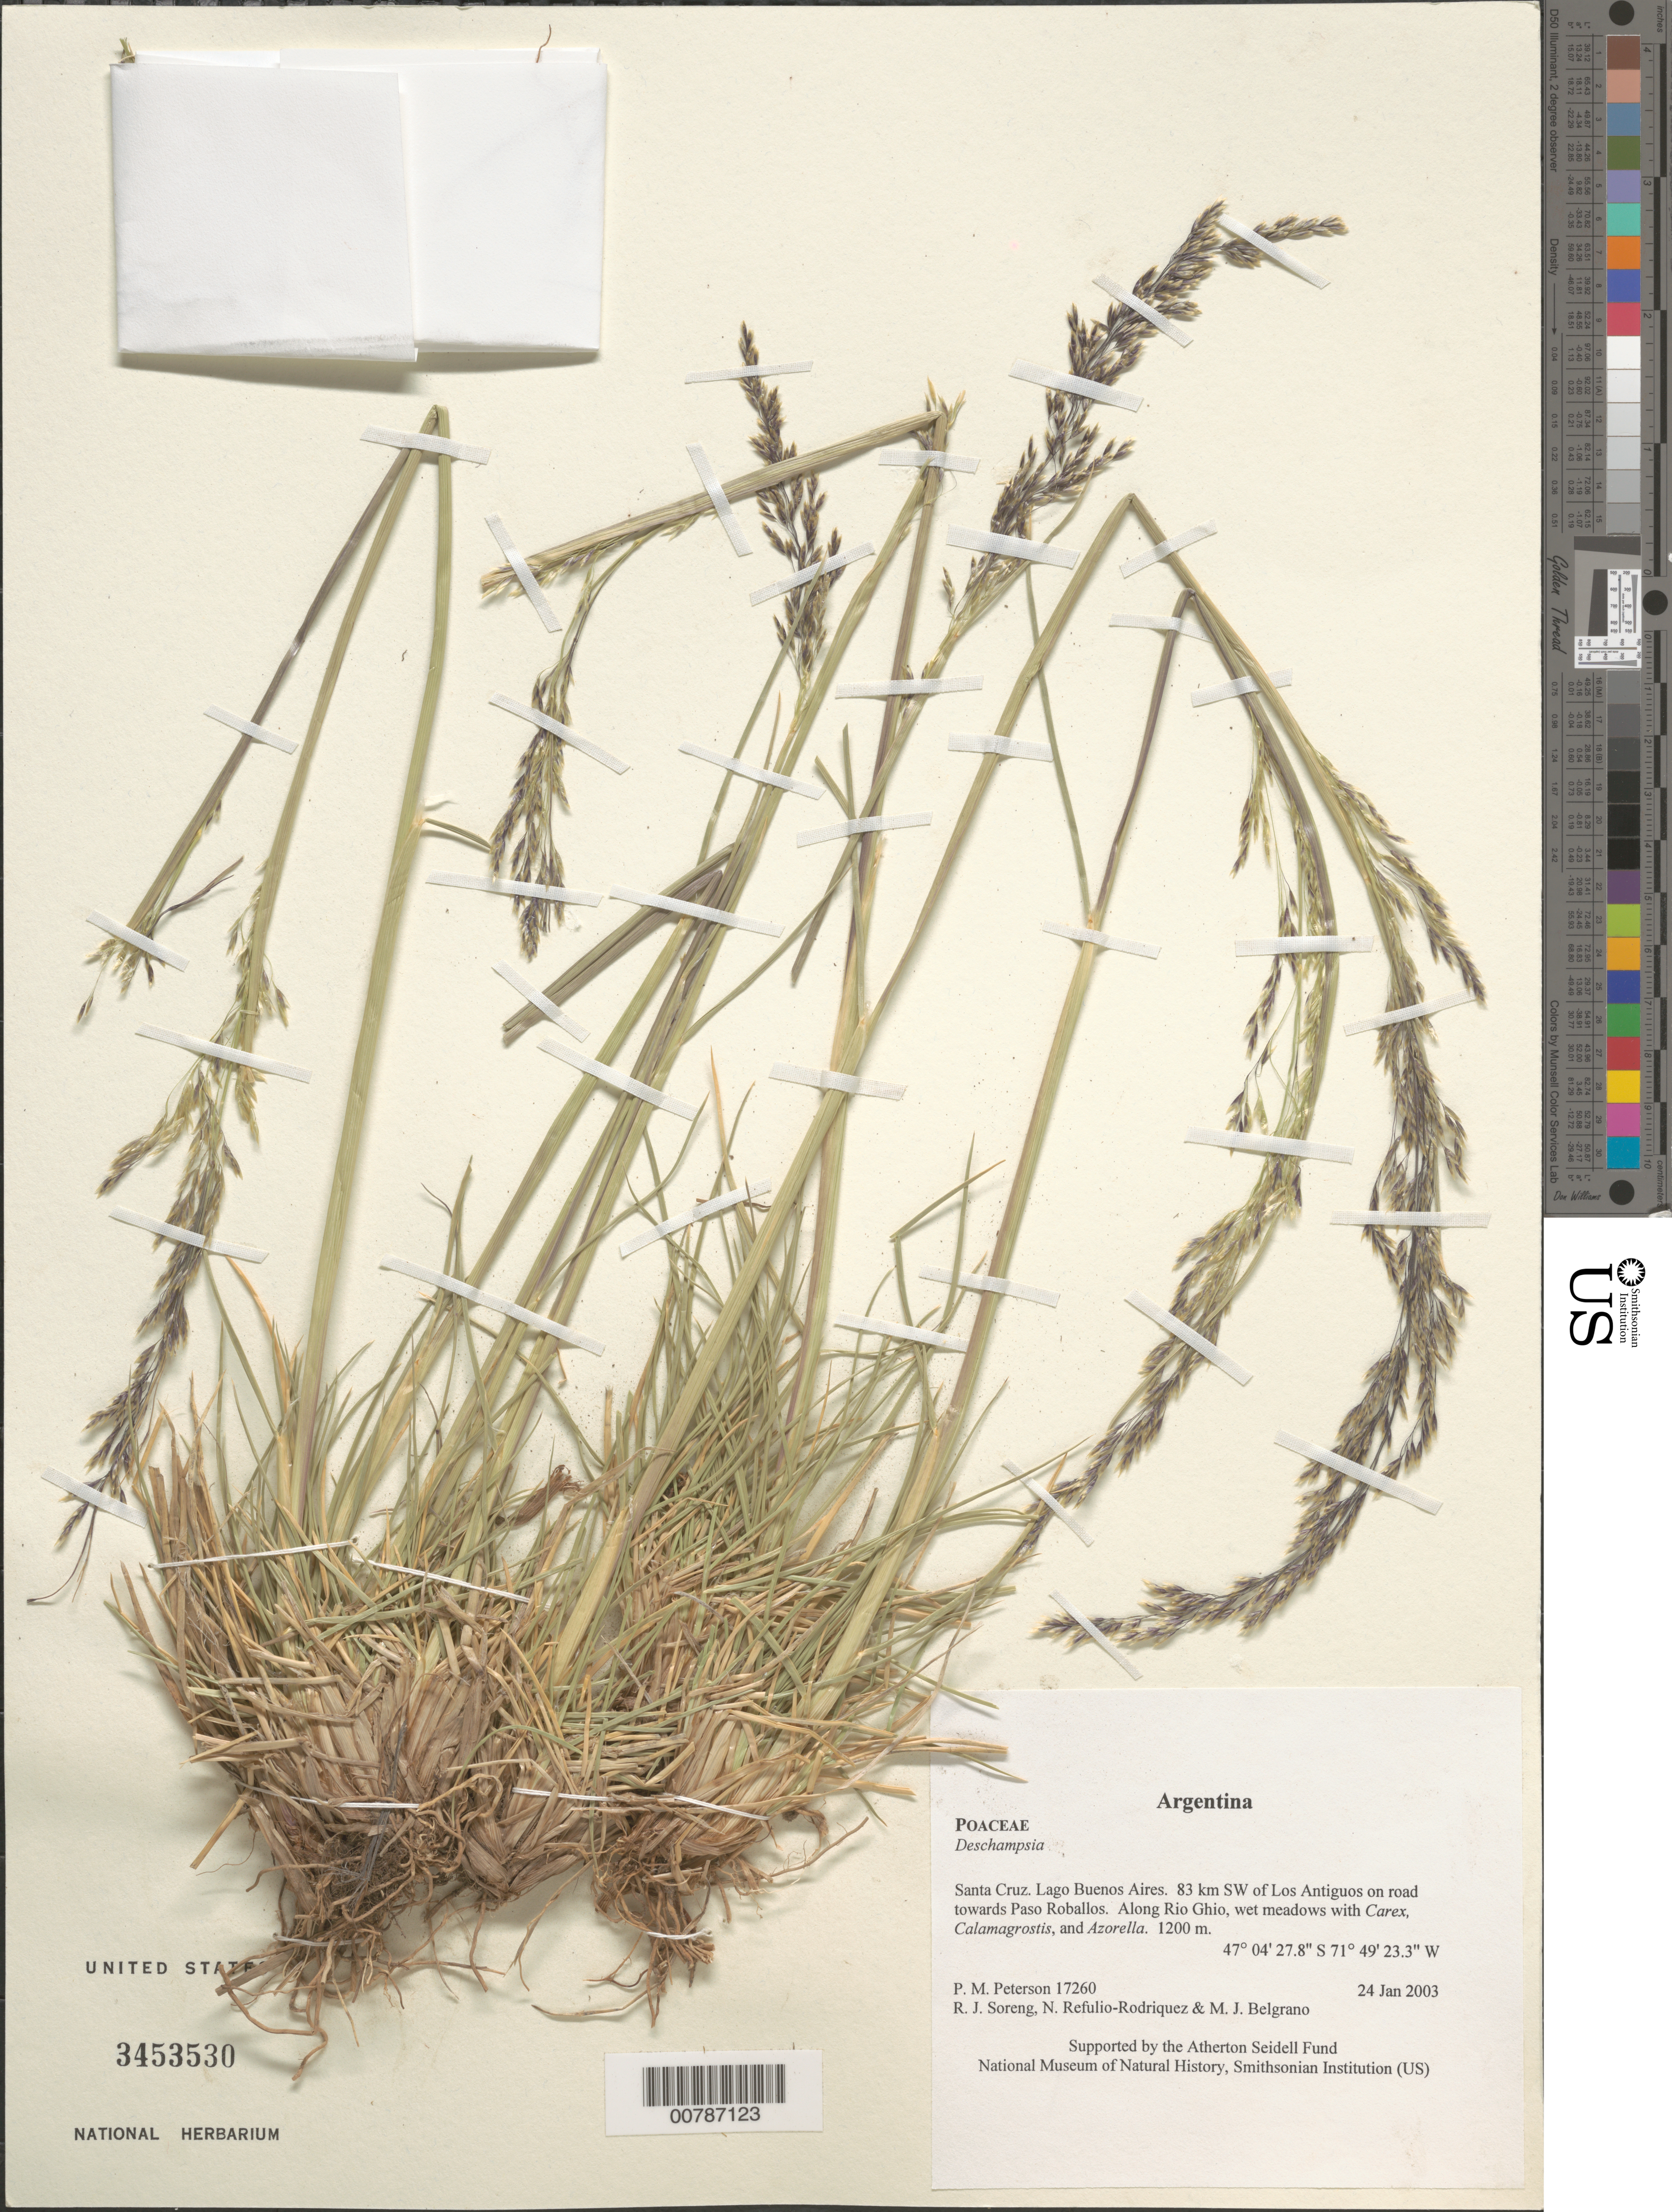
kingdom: Plantae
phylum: Tracheophyta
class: Liliopsida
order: Poales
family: Poaceae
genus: Deschampsia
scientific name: Deschampsia sp.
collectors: P. M. Peterson, R. J. Soreng, N. Refulio-Rodríguez & M. Belgrano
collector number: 17260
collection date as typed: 24 Jan 2003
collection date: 2003-01-24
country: Argentina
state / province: Santa Cruz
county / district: Lago Buenos Aires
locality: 83 km SW of Los Antiguos on road towards Paso Roballos. Along Rio Ghio, wet meadows with Carex, Calamagrostis, and Azorella.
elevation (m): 1200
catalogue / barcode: US 3453530